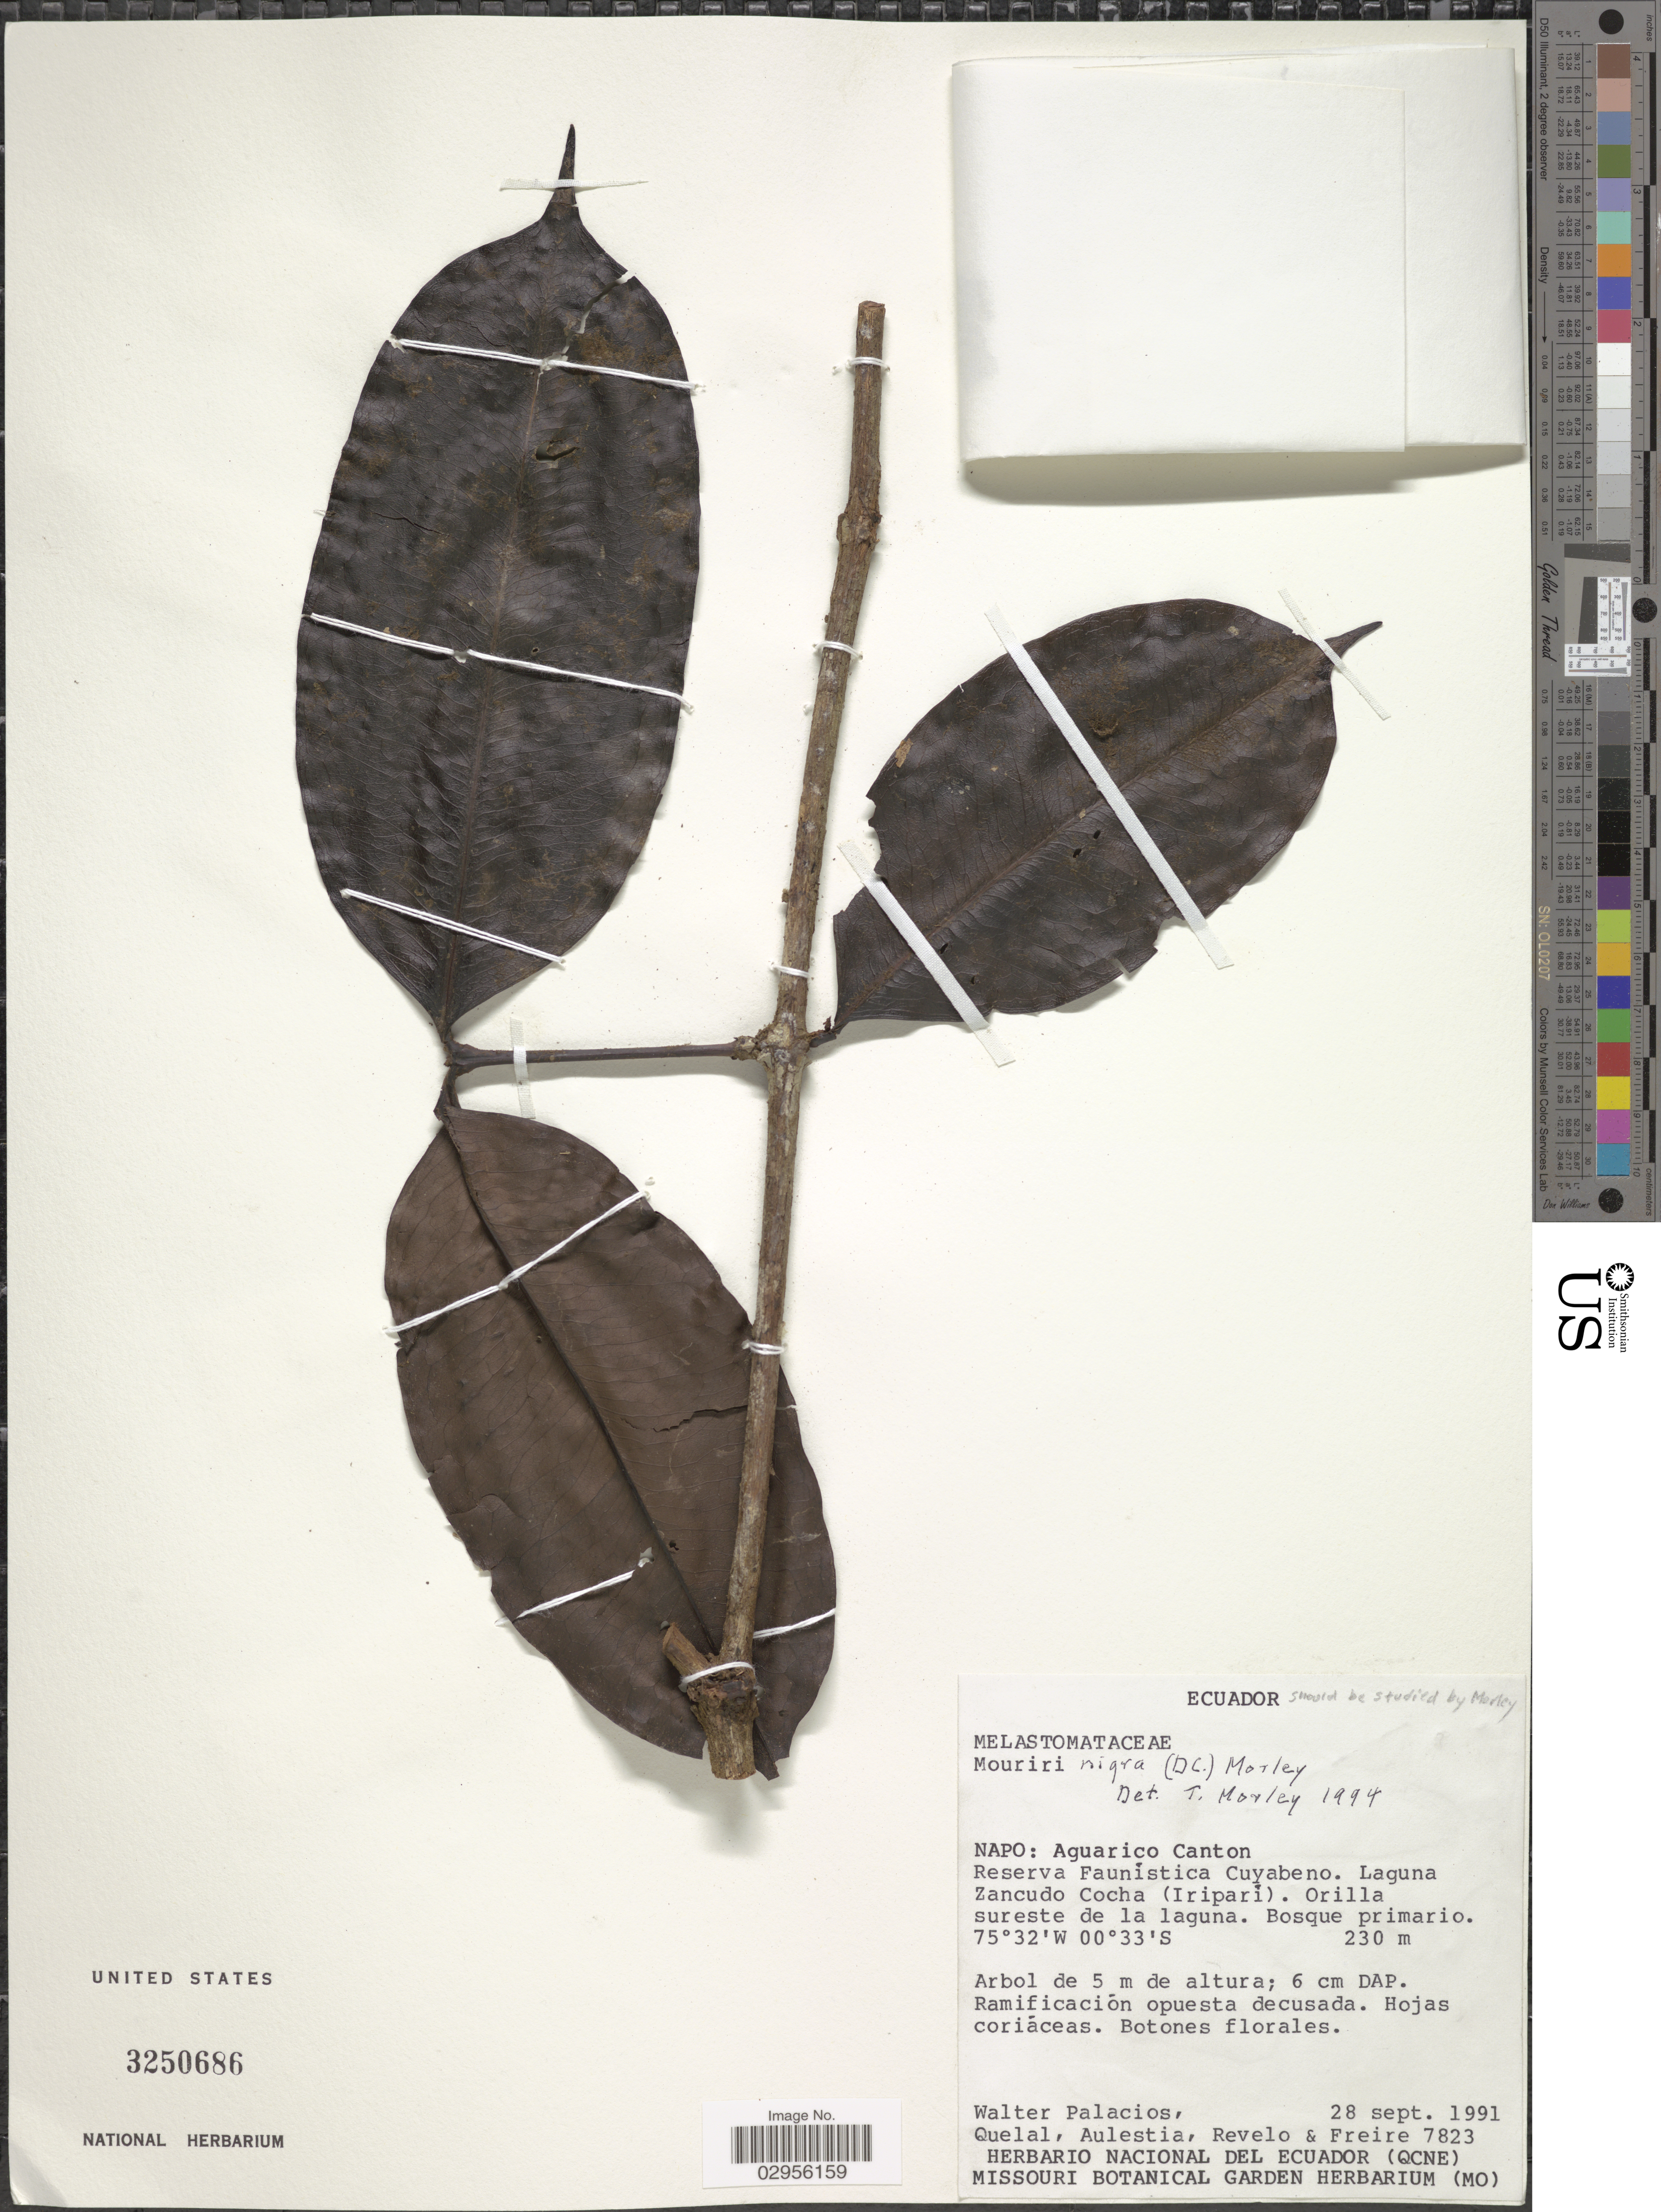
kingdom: Plantae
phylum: Tracheophyta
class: Magnoliopsida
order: Myrtales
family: Melastomataceae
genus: Mouriri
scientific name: Mouriri nigra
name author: (DC.) Morley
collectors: W. Palacios, Quelal, -. Aulestia, -. Revelo & -. Freire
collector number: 7823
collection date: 1991-09-28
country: Ecuador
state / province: Napo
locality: Aguarico Canton. Reserva Faunística Cuyabeno. Laguna Zancudo Cocha (Iriparí). Orilla sureste de la laguna.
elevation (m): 230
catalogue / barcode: US 3250686